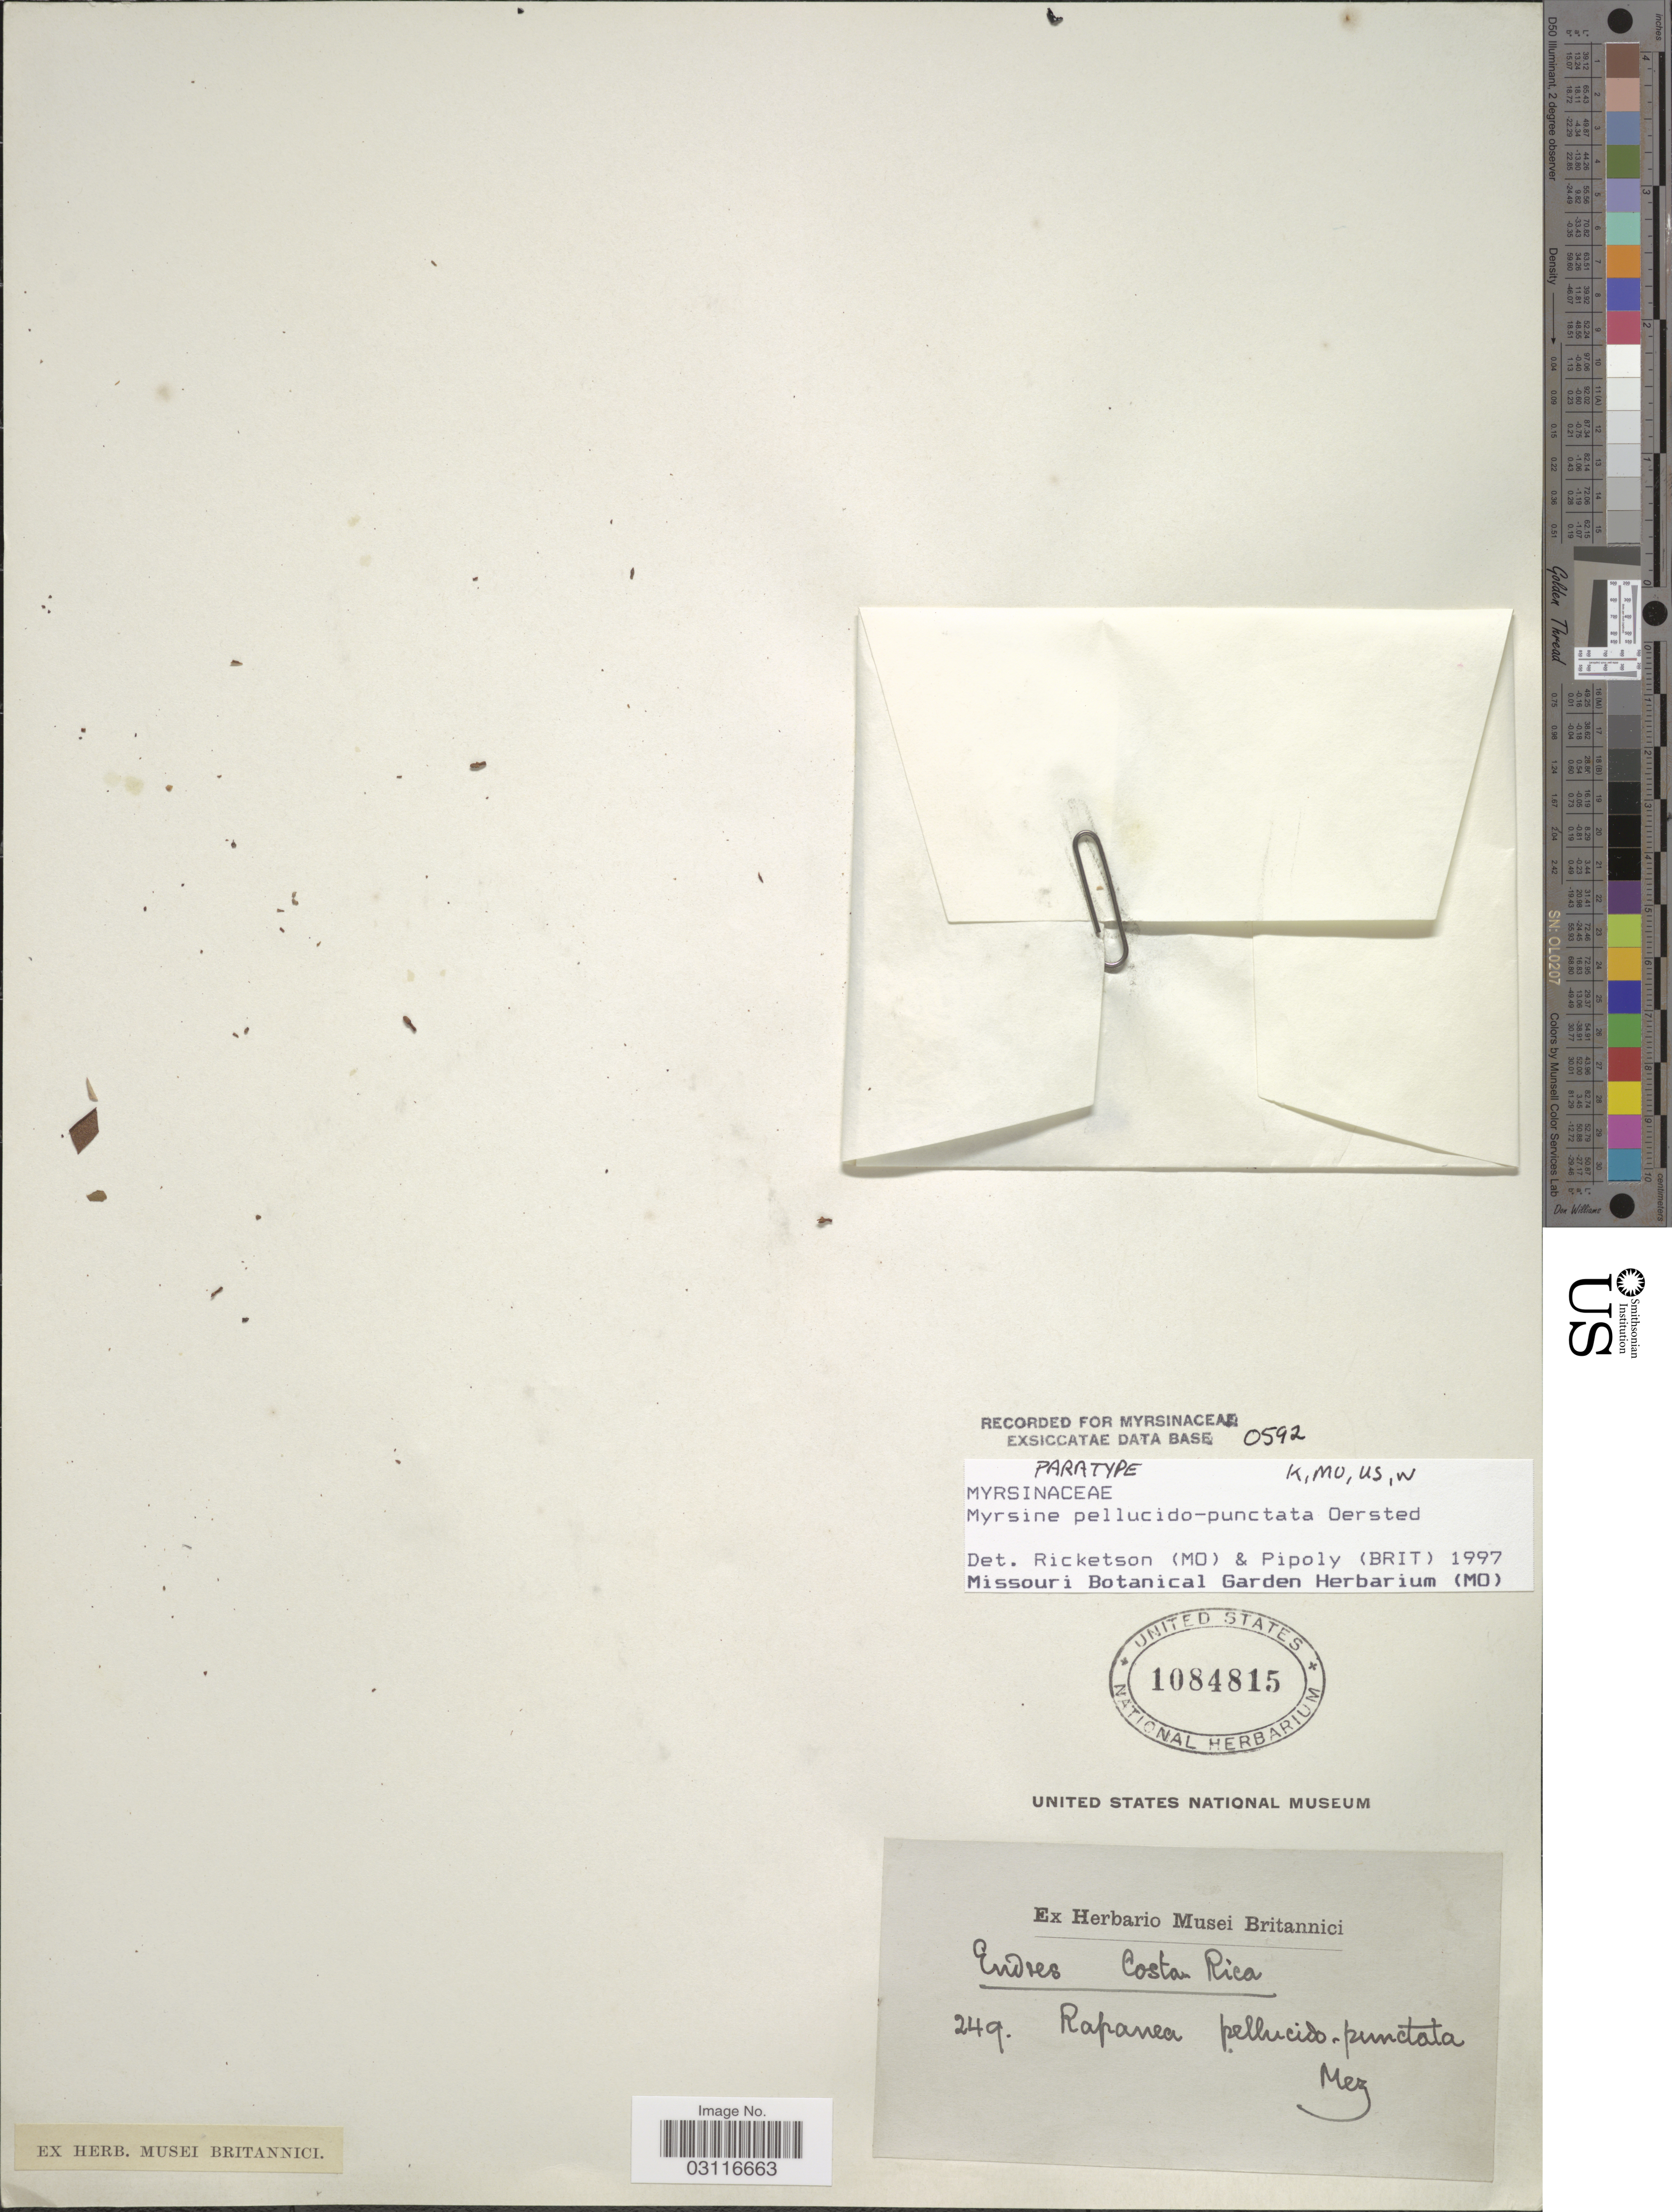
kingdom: Plantae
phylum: Tracheophyta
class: Magnoliopsida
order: Ericales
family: Primulaceae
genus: Myrsine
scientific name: Myrsine pellucido-punctata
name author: Oerst.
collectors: A. R. Endrés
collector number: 249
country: Costa Rica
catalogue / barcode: US 1084815